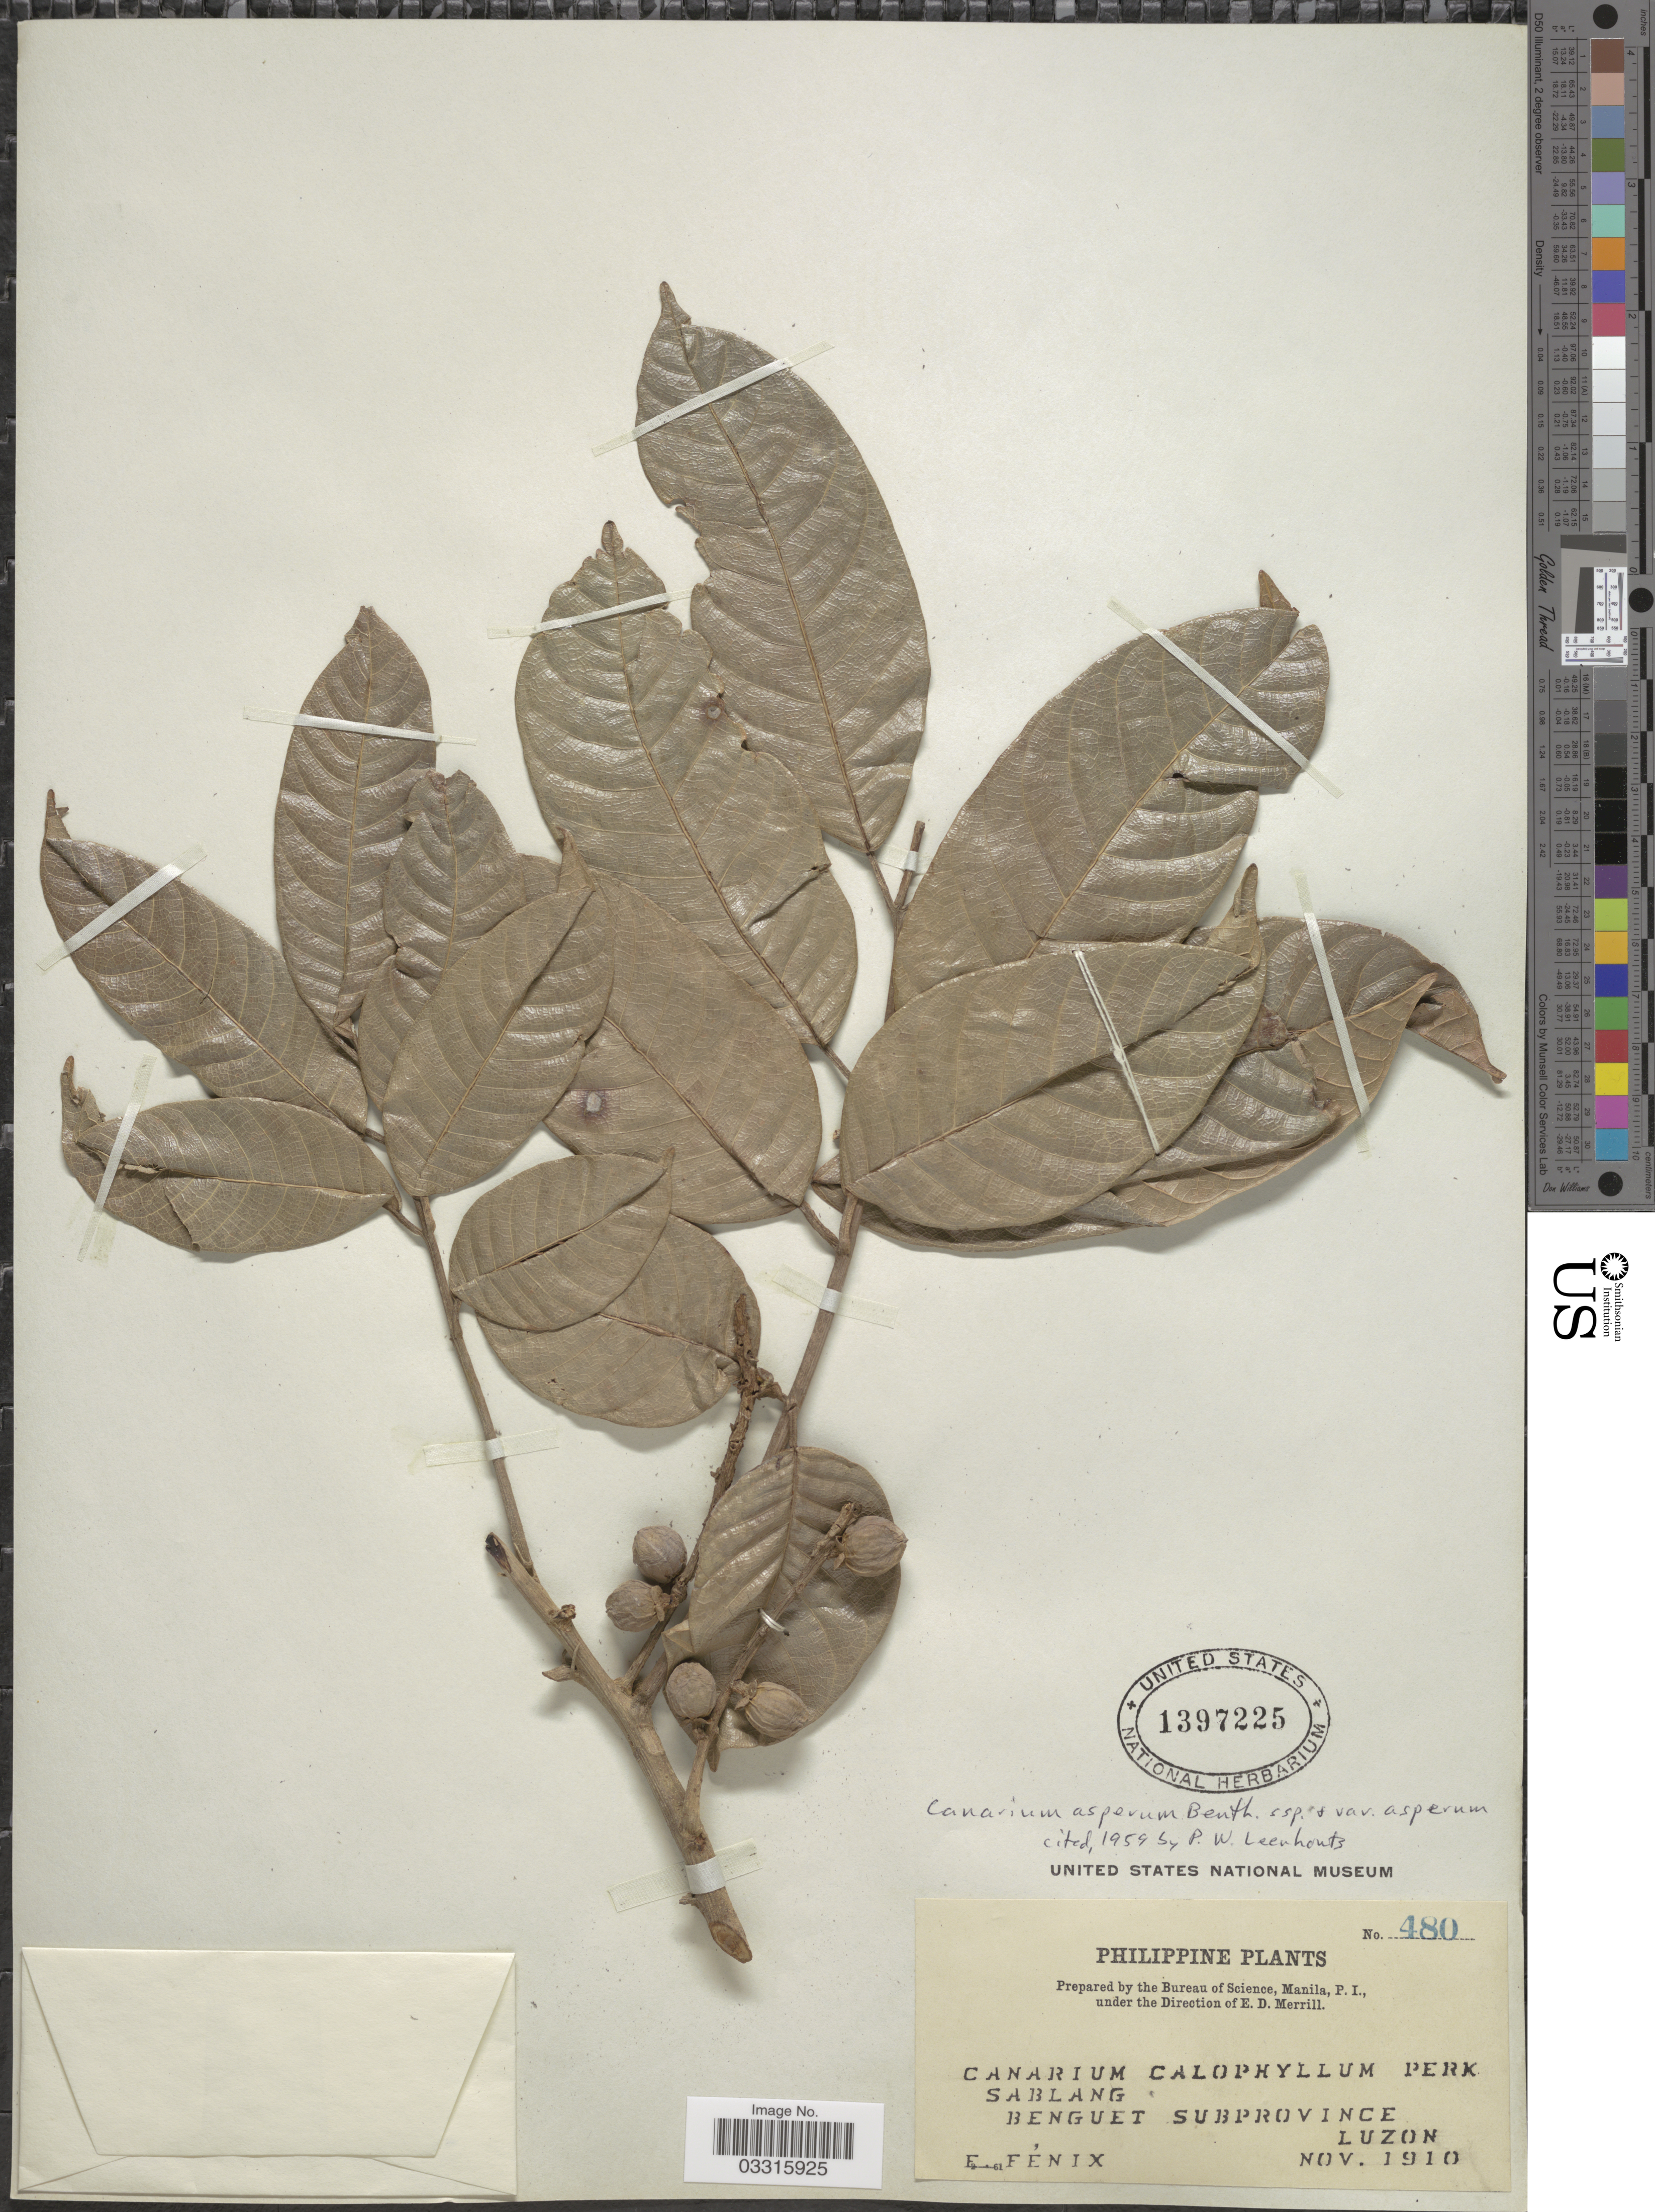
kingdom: Plantae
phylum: Tracheophyta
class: Magnoliopsida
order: Sapindales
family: Burseraceae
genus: Canarium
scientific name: Canarium asperum subsp. asperum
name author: Benth.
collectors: E. Fénix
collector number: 480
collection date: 1910-11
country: Philippines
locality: Sabland, Benguet Subprovince, Luzon.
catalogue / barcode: US 1397225